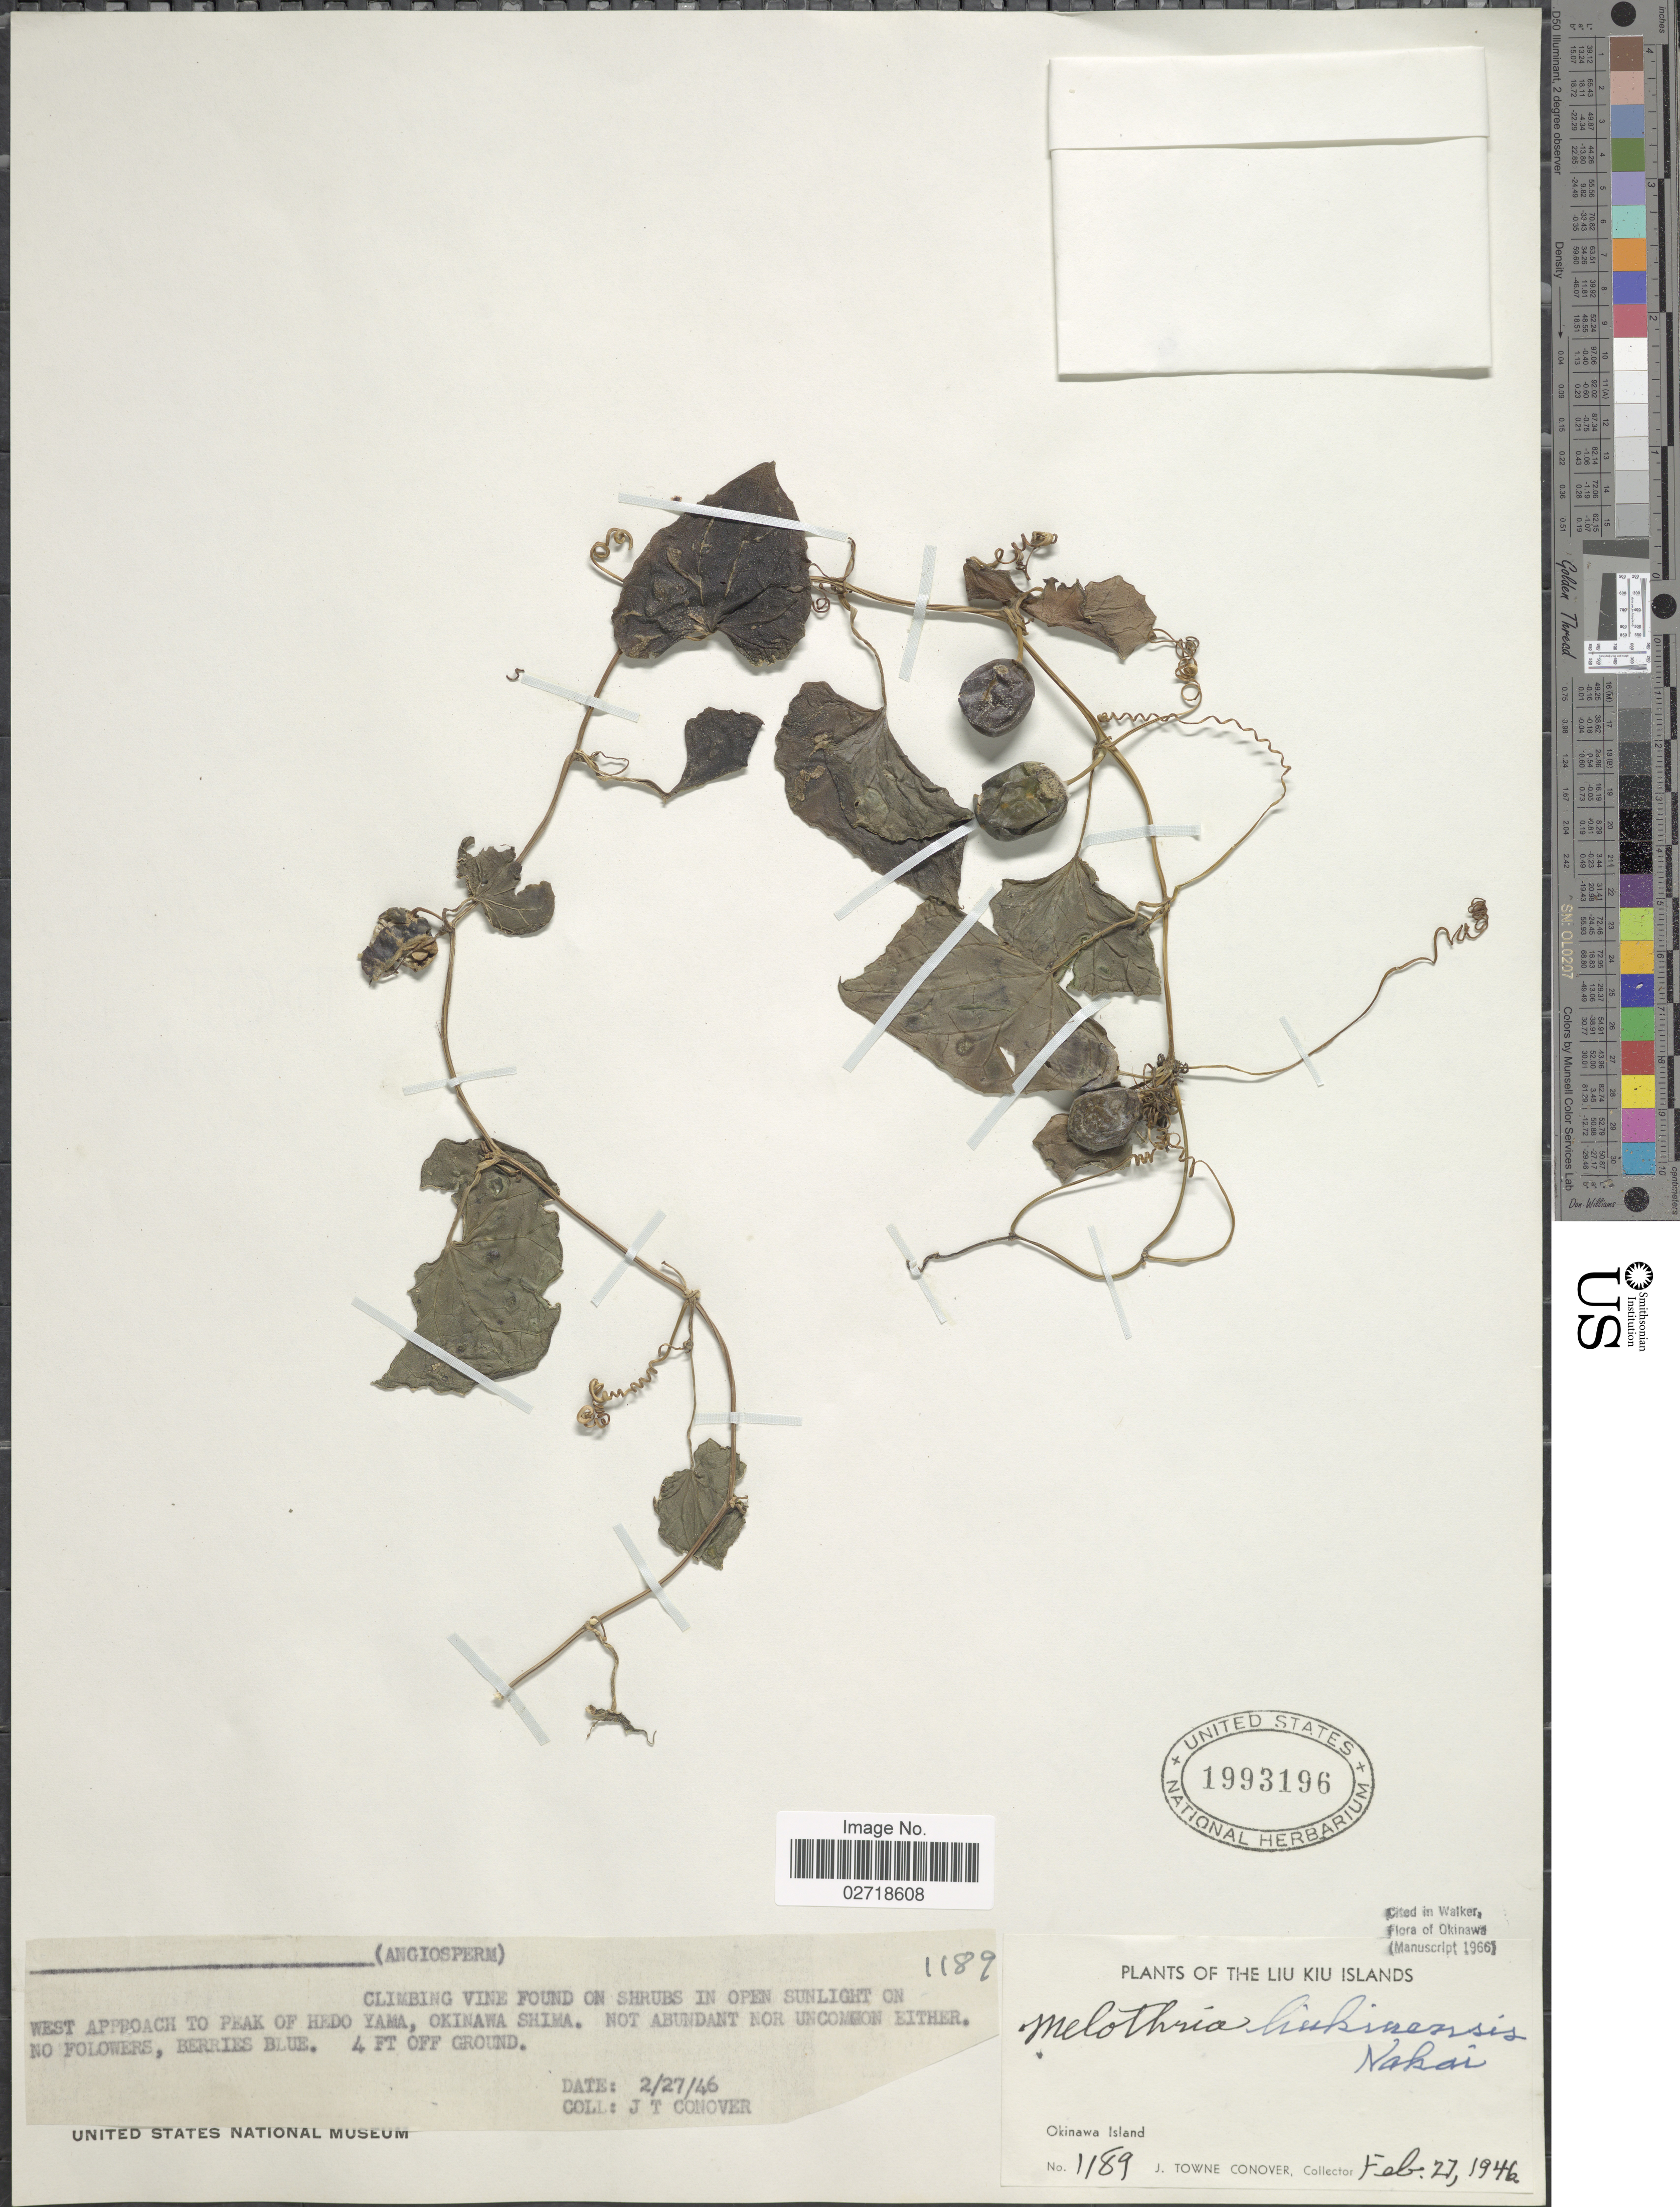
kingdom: Plantae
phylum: Tracheophyta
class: Magnoliopsida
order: Cucurbitales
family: Cucurbitaceae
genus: Zehneria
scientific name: Zehneria guamensis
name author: Merr.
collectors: J. T. Conover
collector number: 1189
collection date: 1946-02-27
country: Japan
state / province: Okinawa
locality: The Liu Kiu Islands, Okinawa Island, on west approach to peak of Hedo Yama, Okinawa Shima, Okinawa Island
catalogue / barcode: US 1993196